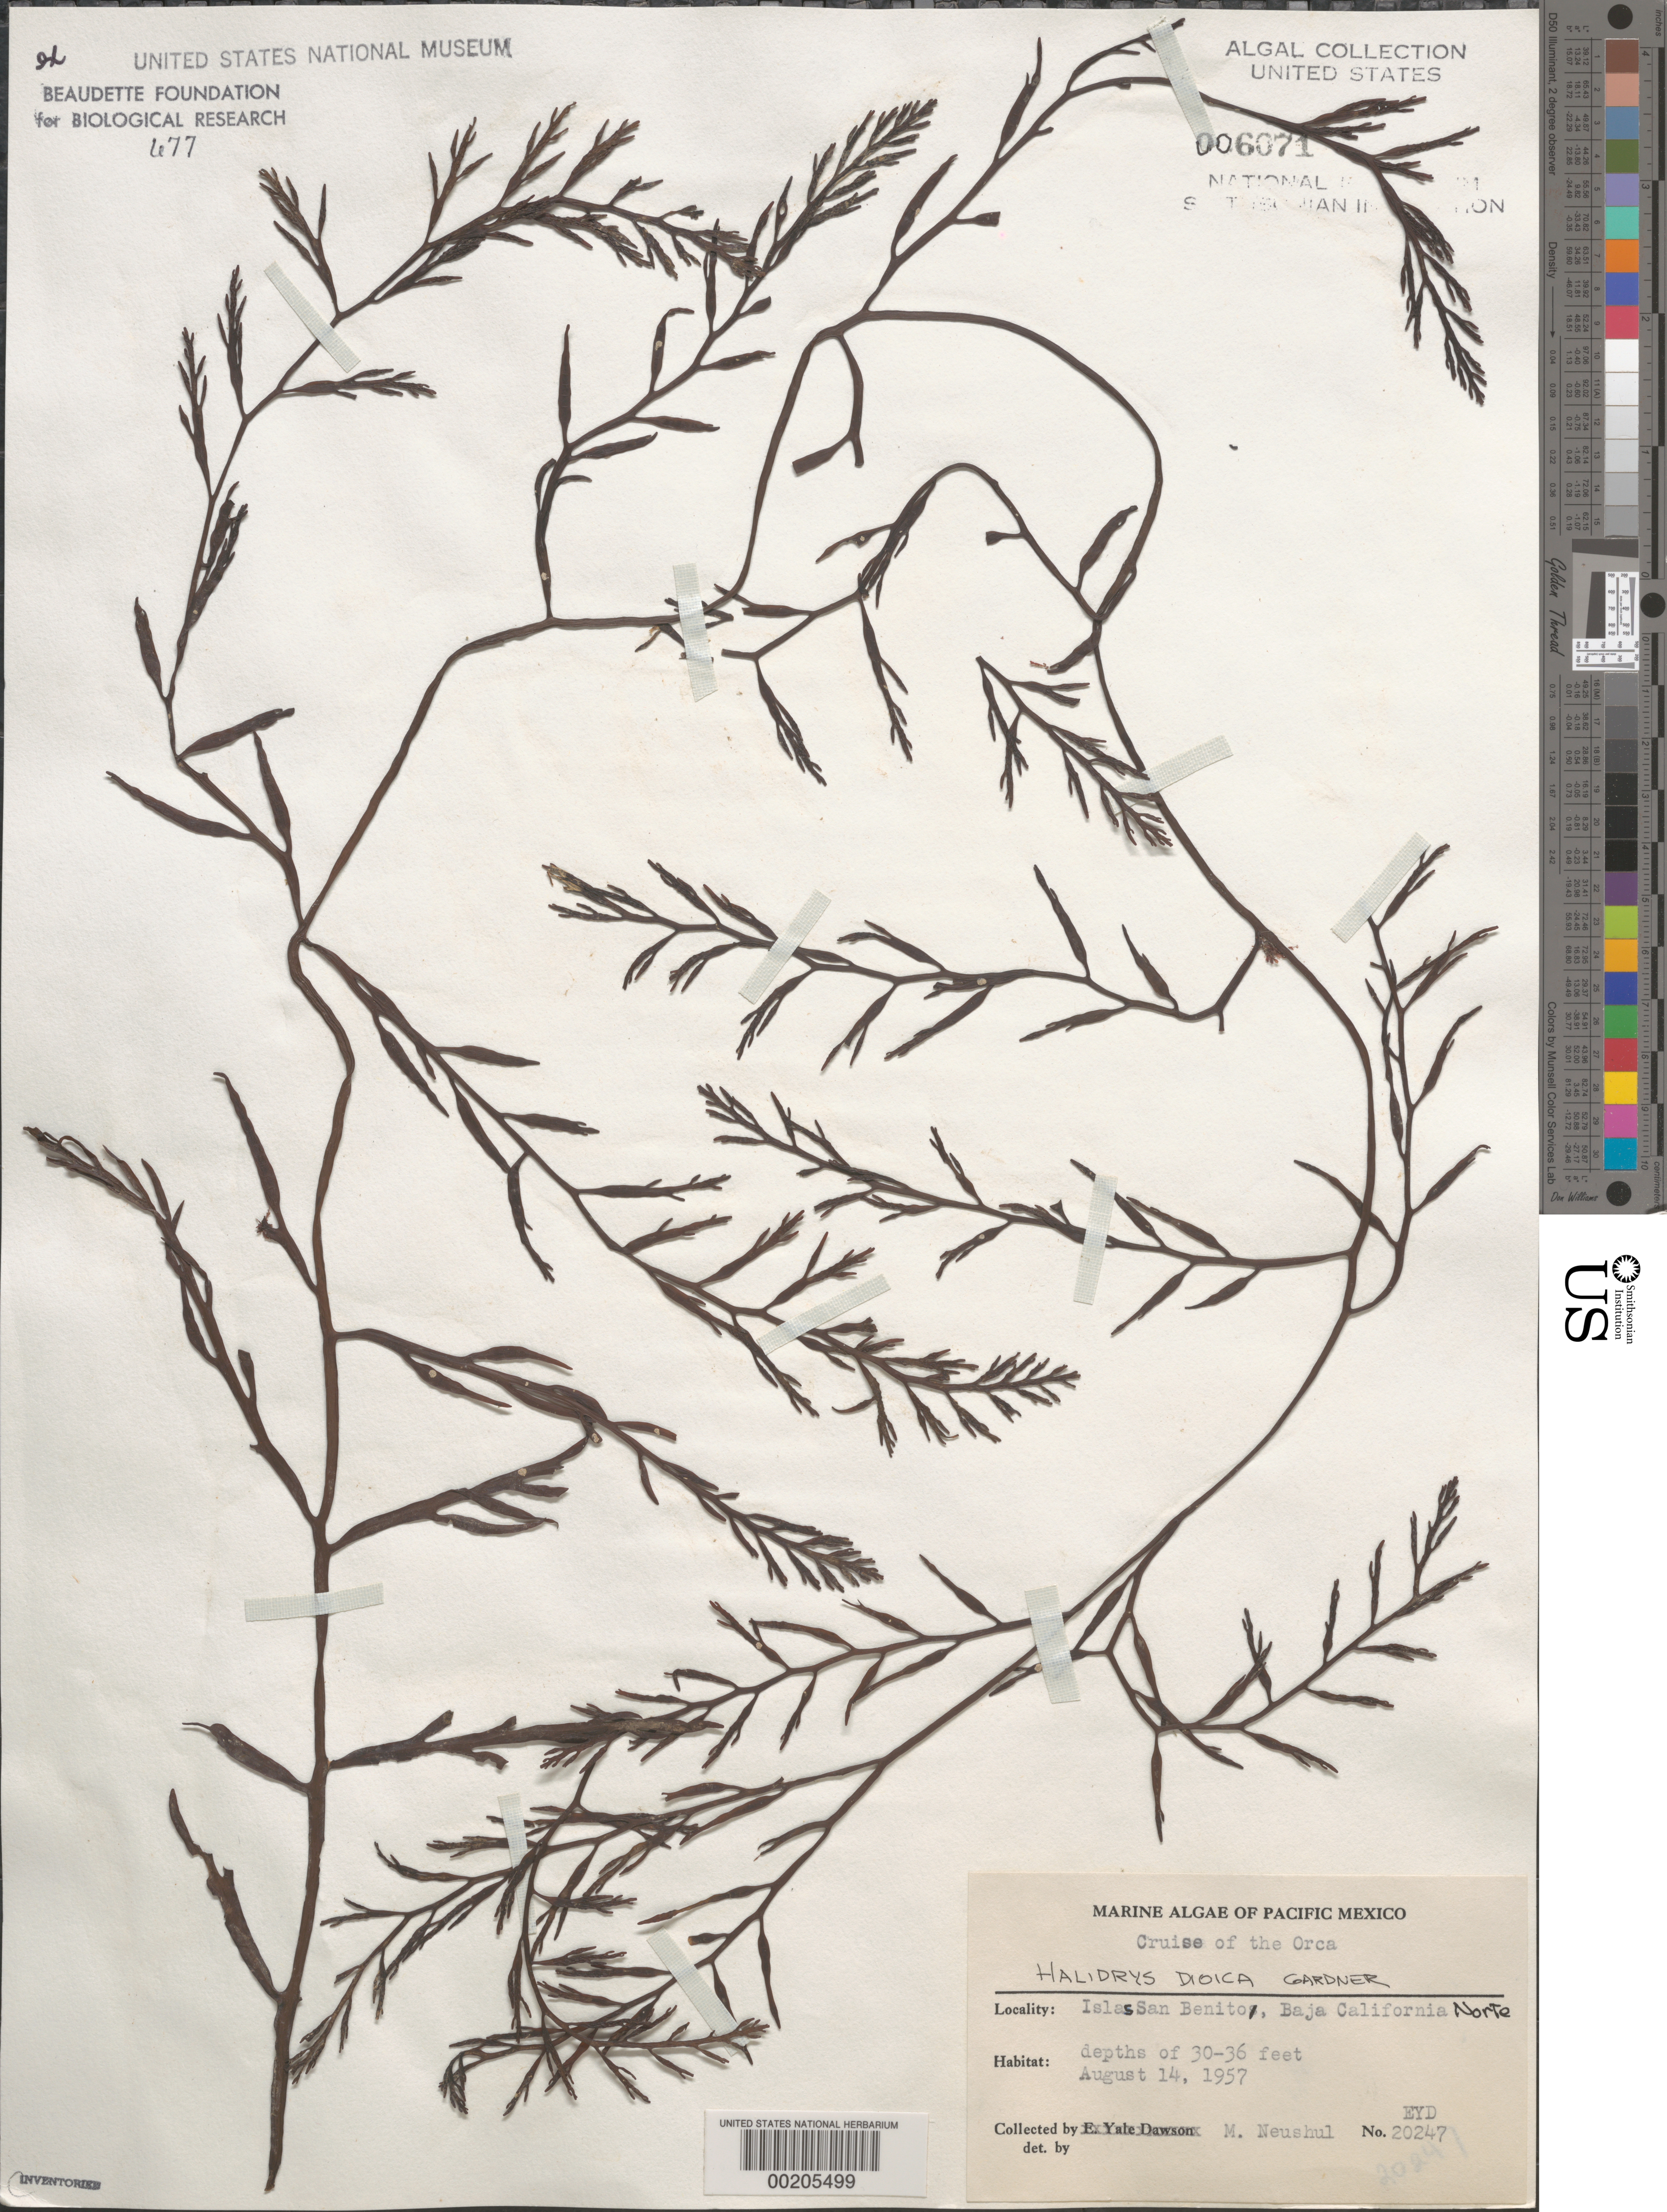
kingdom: Chromista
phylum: Ochrophyta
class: Phaeophyceae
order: Fucales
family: Sargassaceae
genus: Halidrys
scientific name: Halidrys dioica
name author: N.L. Gardner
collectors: M. Neushul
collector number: EYD 20247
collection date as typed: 14 Aug 1957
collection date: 1957-08-14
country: Mexico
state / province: Baja California Norte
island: Islas San Benito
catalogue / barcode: US 6071